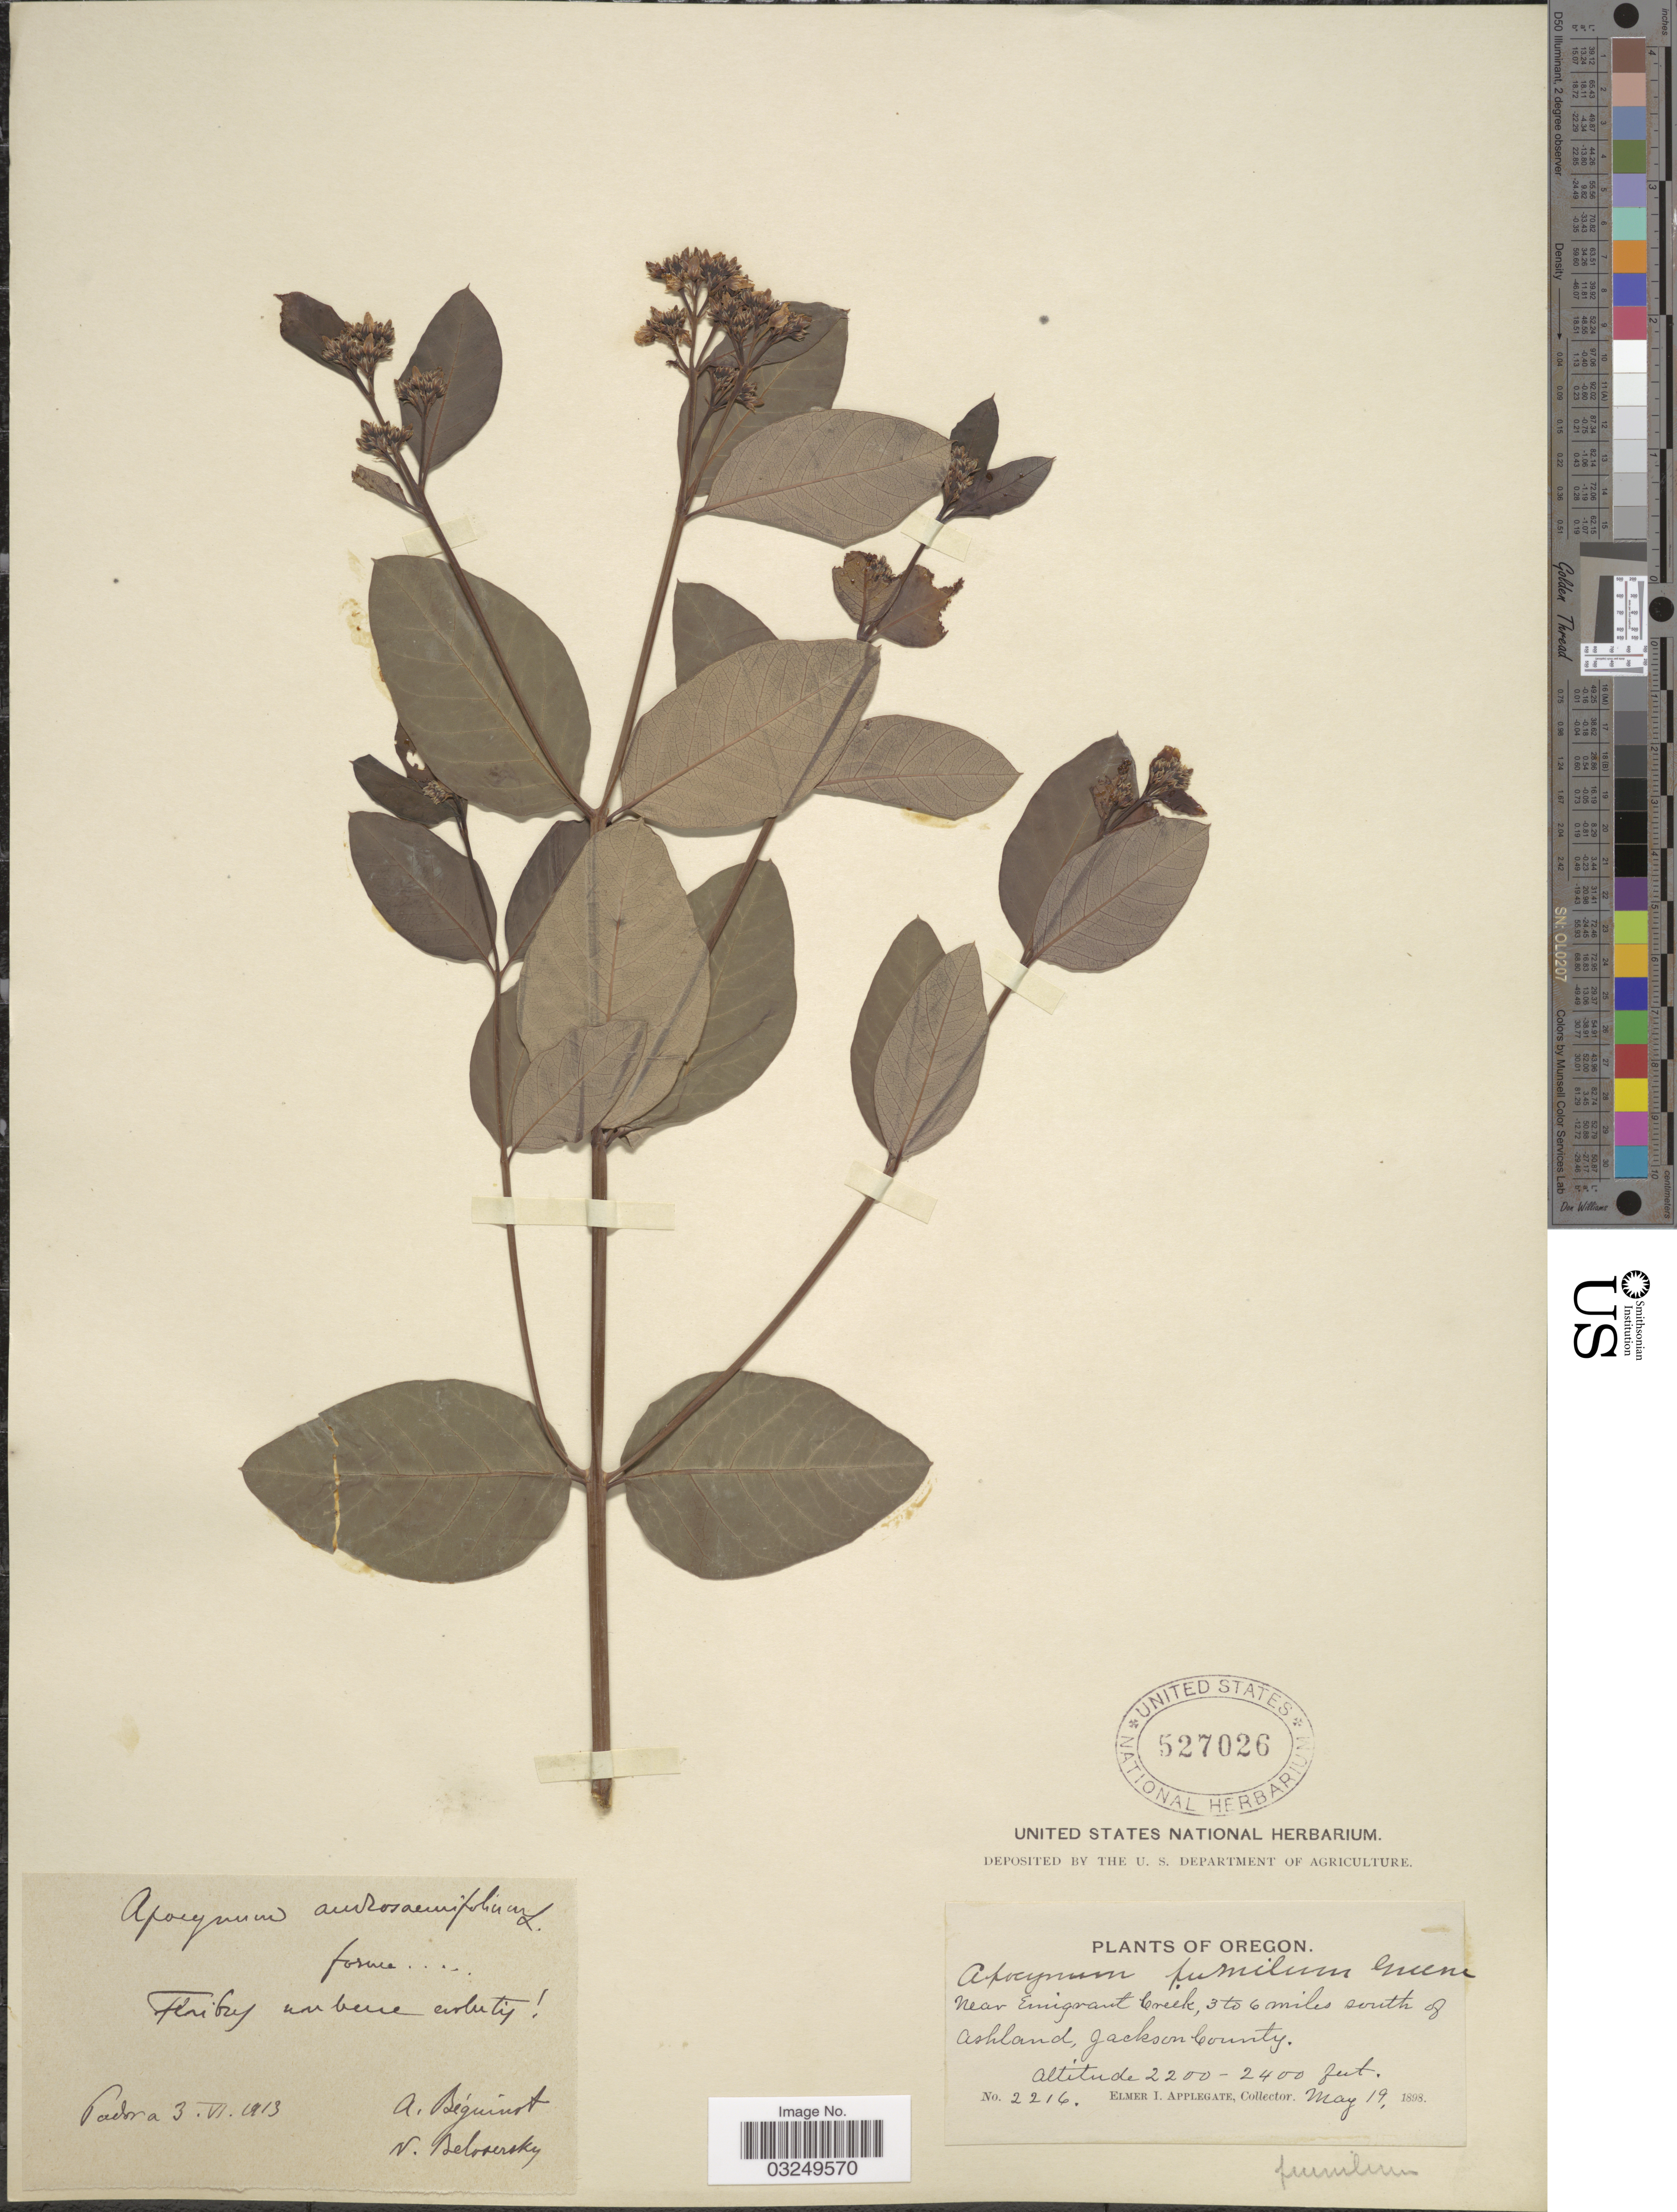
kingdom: Plantae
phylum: Tracheophyta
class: Magnoliopsida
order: Gentianales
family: Apocynaceae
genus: Apocynum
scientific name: Apocynum androsaemifolium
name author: L.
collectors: E. I. Applegate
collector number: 2216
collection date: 1898-05-19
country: United States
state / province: Oregon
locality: Near Emigrant Creek, 3 to 6 miles south of Ashland, Jackson County.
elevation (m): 671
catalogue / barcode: US 527026